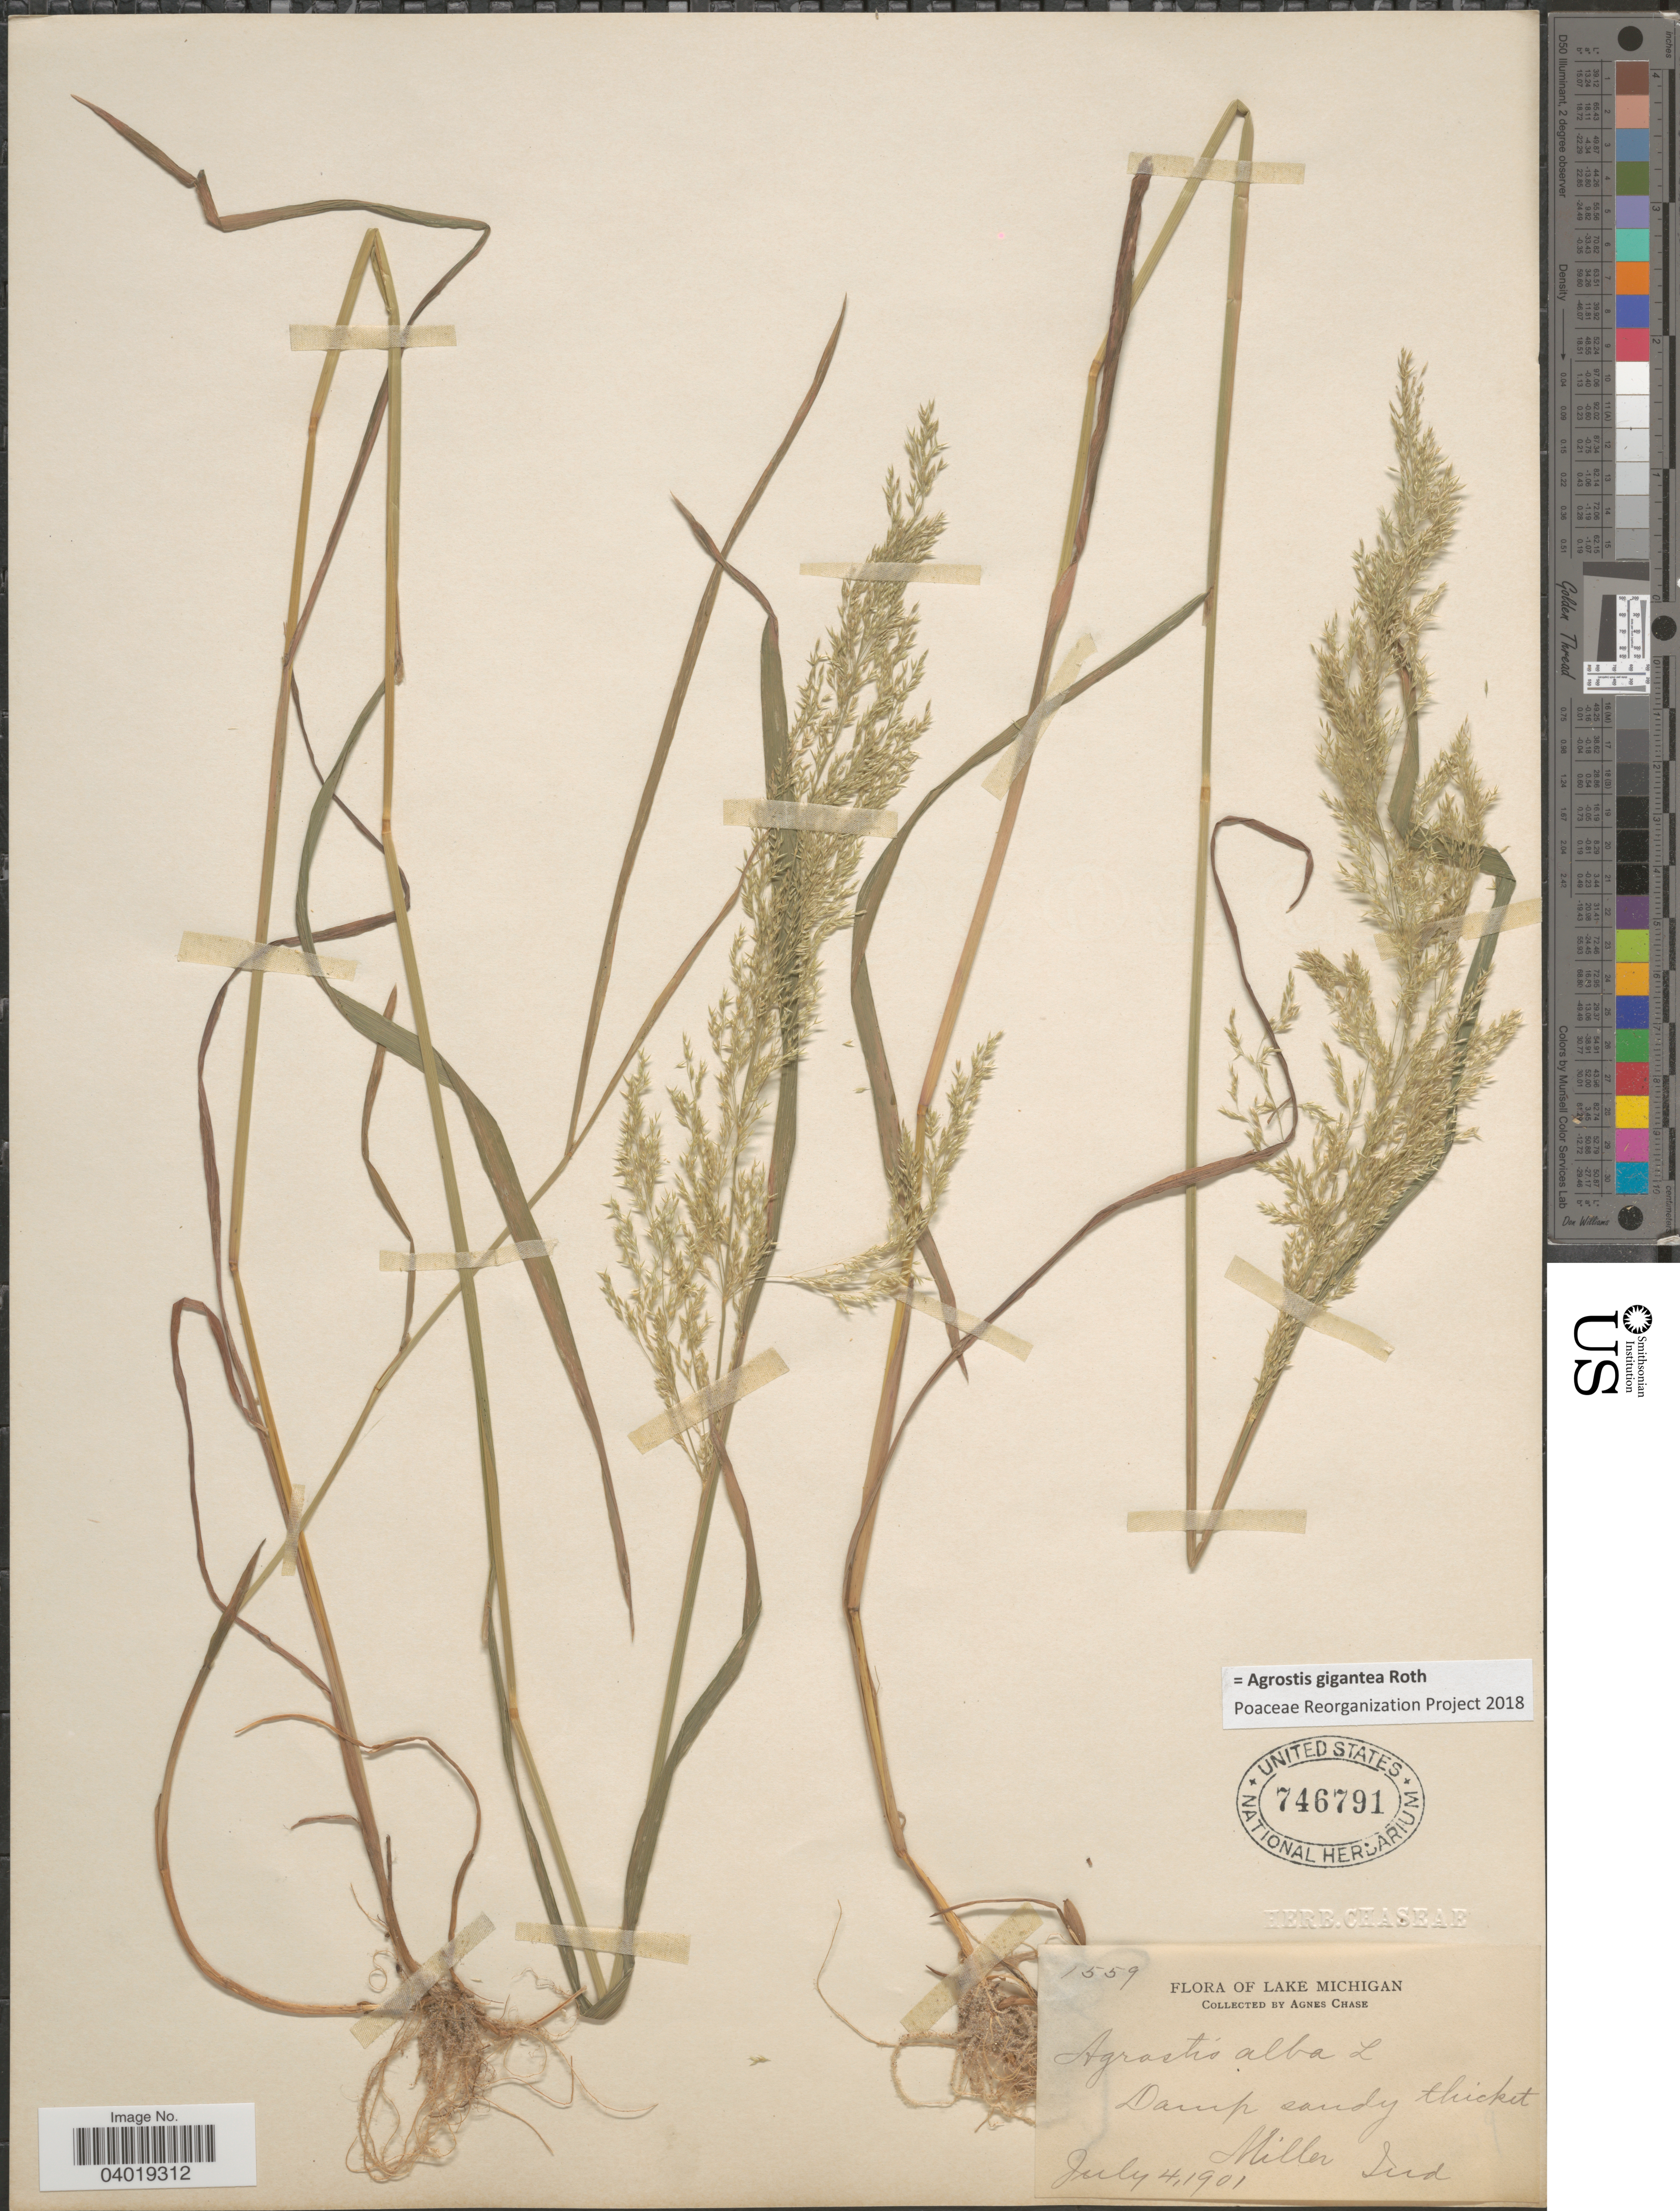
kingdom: Plantae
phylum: Tracheophyta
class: Liliopsida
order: Poales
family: Poaceae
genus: Agrostis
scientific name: Agrostis gigantea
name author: Roth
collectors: A. Chase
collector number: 1559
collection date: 1901-07-04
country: United States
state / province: Indiana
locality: Lake Michigan. Miller.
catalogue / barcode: US 746791